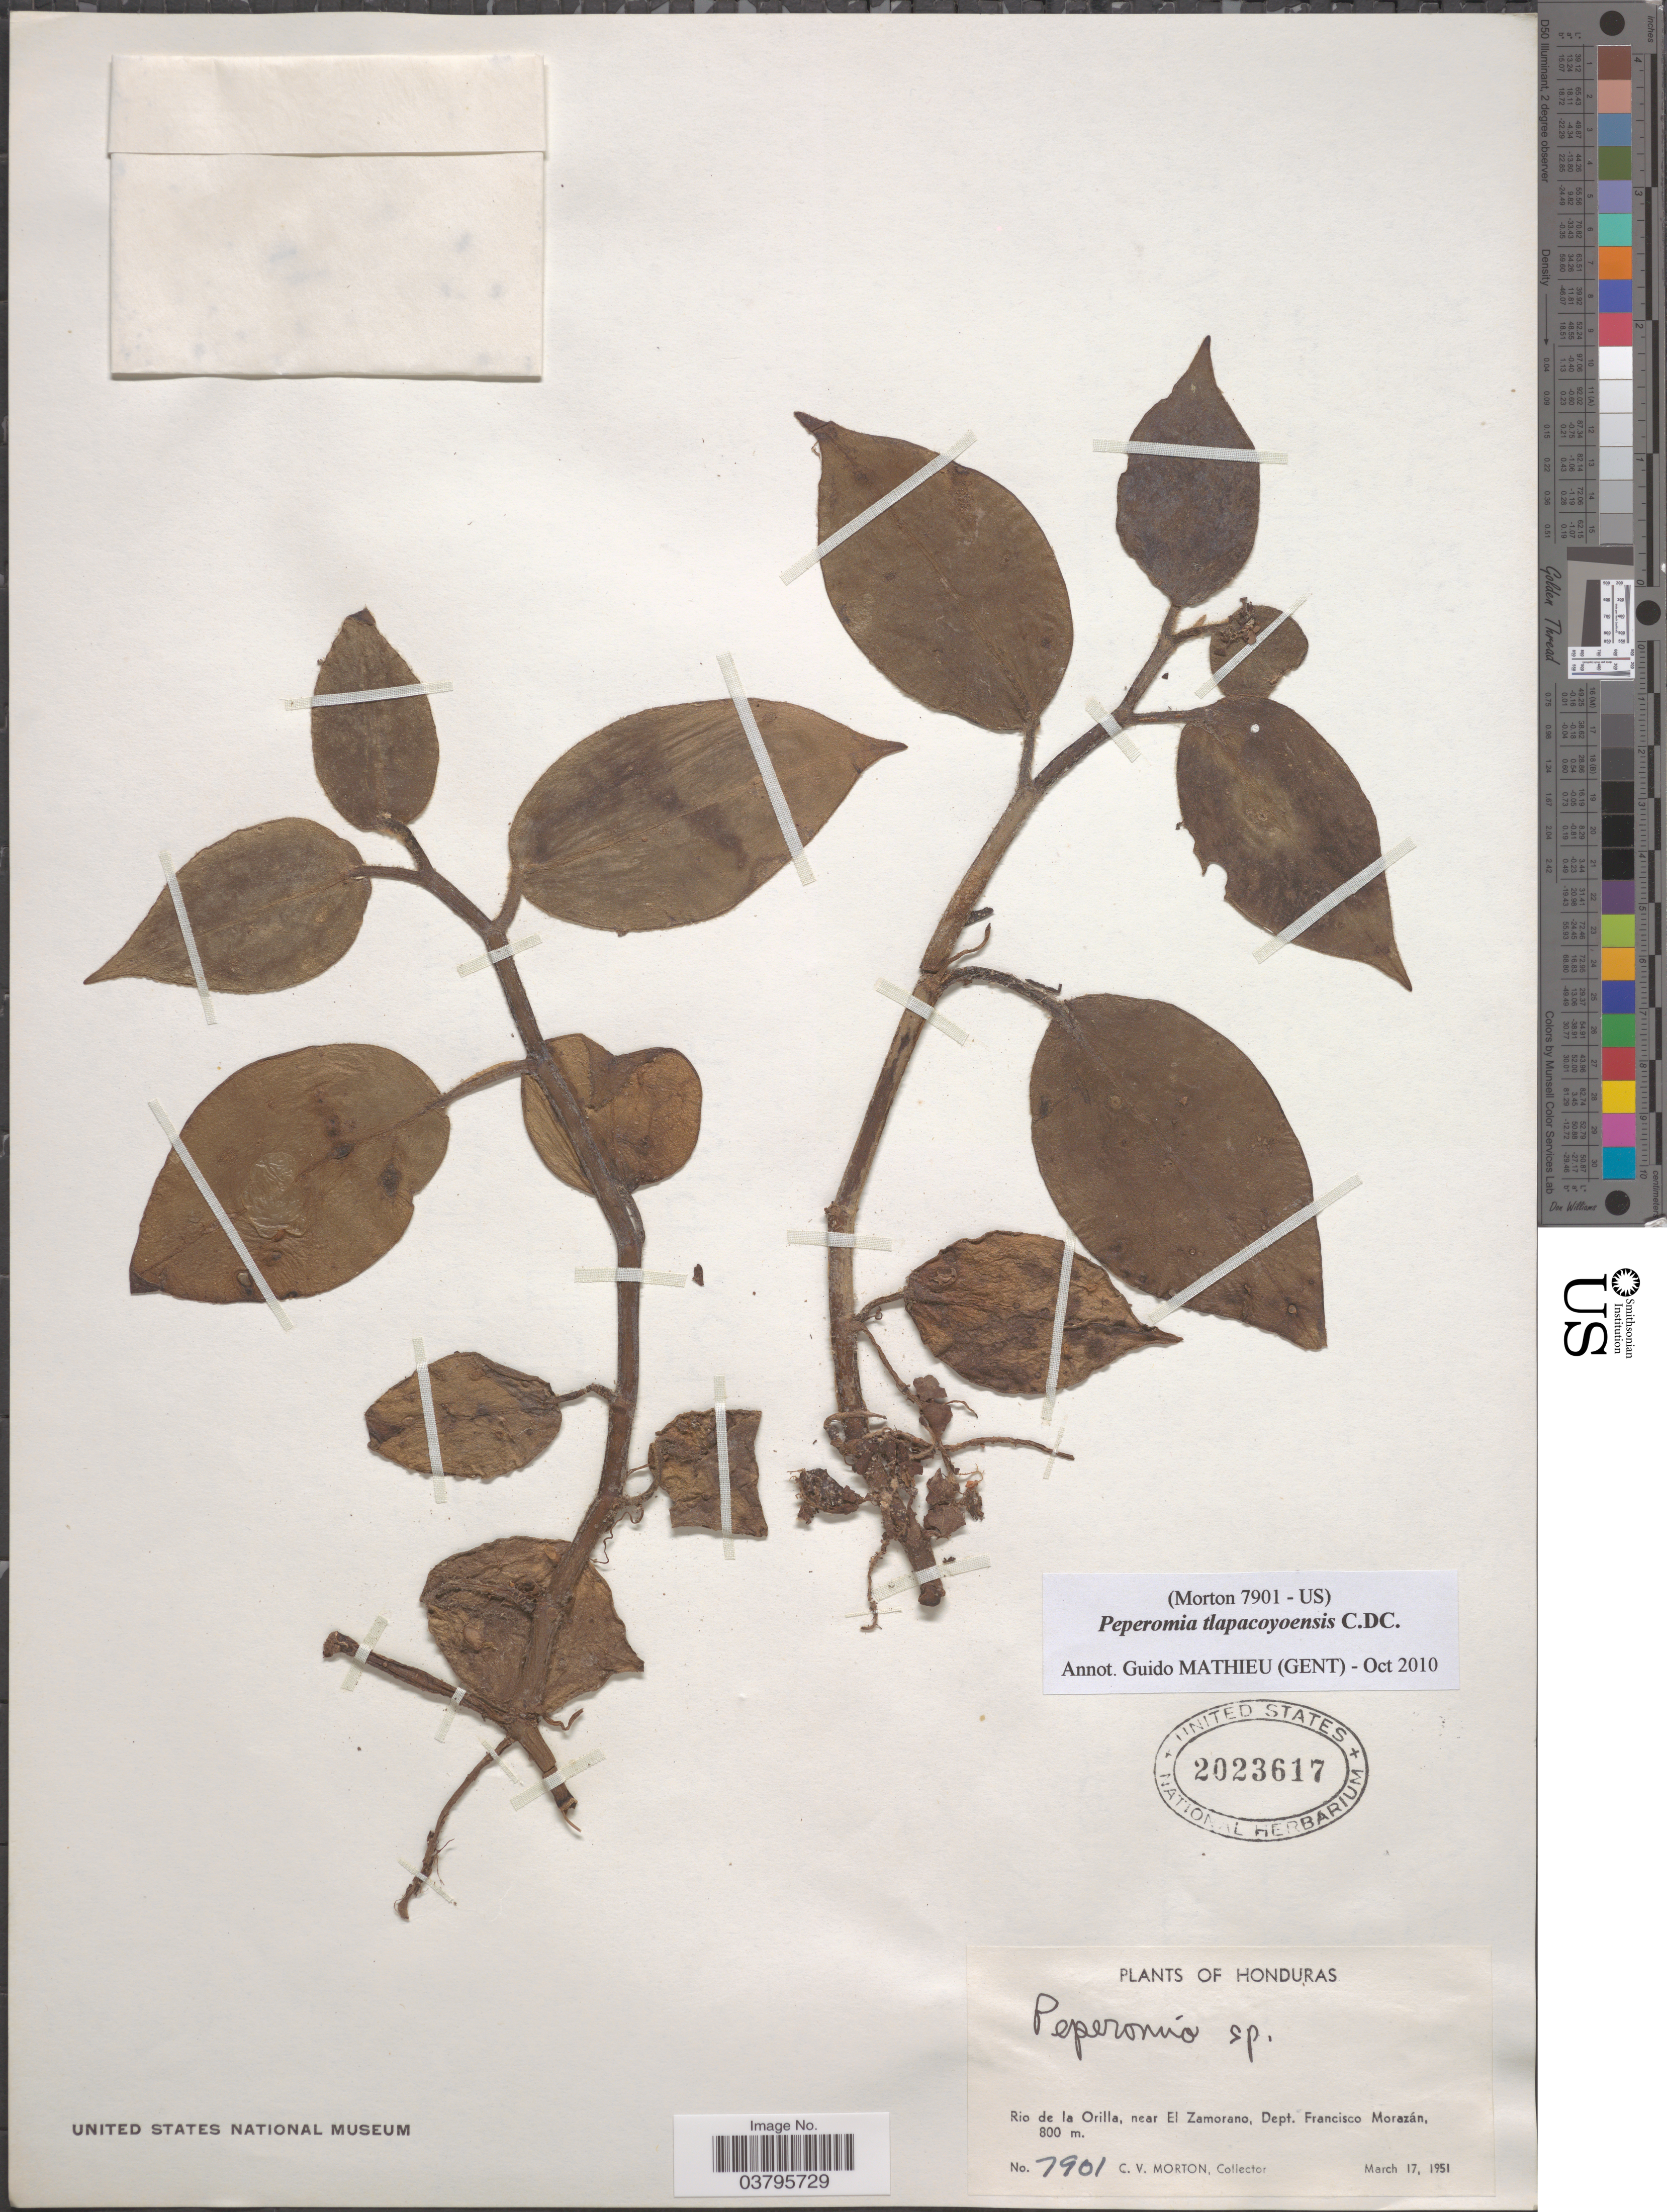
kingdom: Plantae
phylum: Tracheophyta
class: Magnoliopsida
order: Piperales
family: Piperaceae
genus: Peperomia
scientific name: Peperomia tlapacoyensis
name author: C. DC.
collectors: C. V. Morton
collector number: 7901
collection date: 1951-03-17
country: Honduras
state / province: Fco. Morazán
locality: Rio de la Orilla, near El Zamorano, Dept. Francisco Morazán.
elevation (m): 800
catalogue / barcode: US 2023617